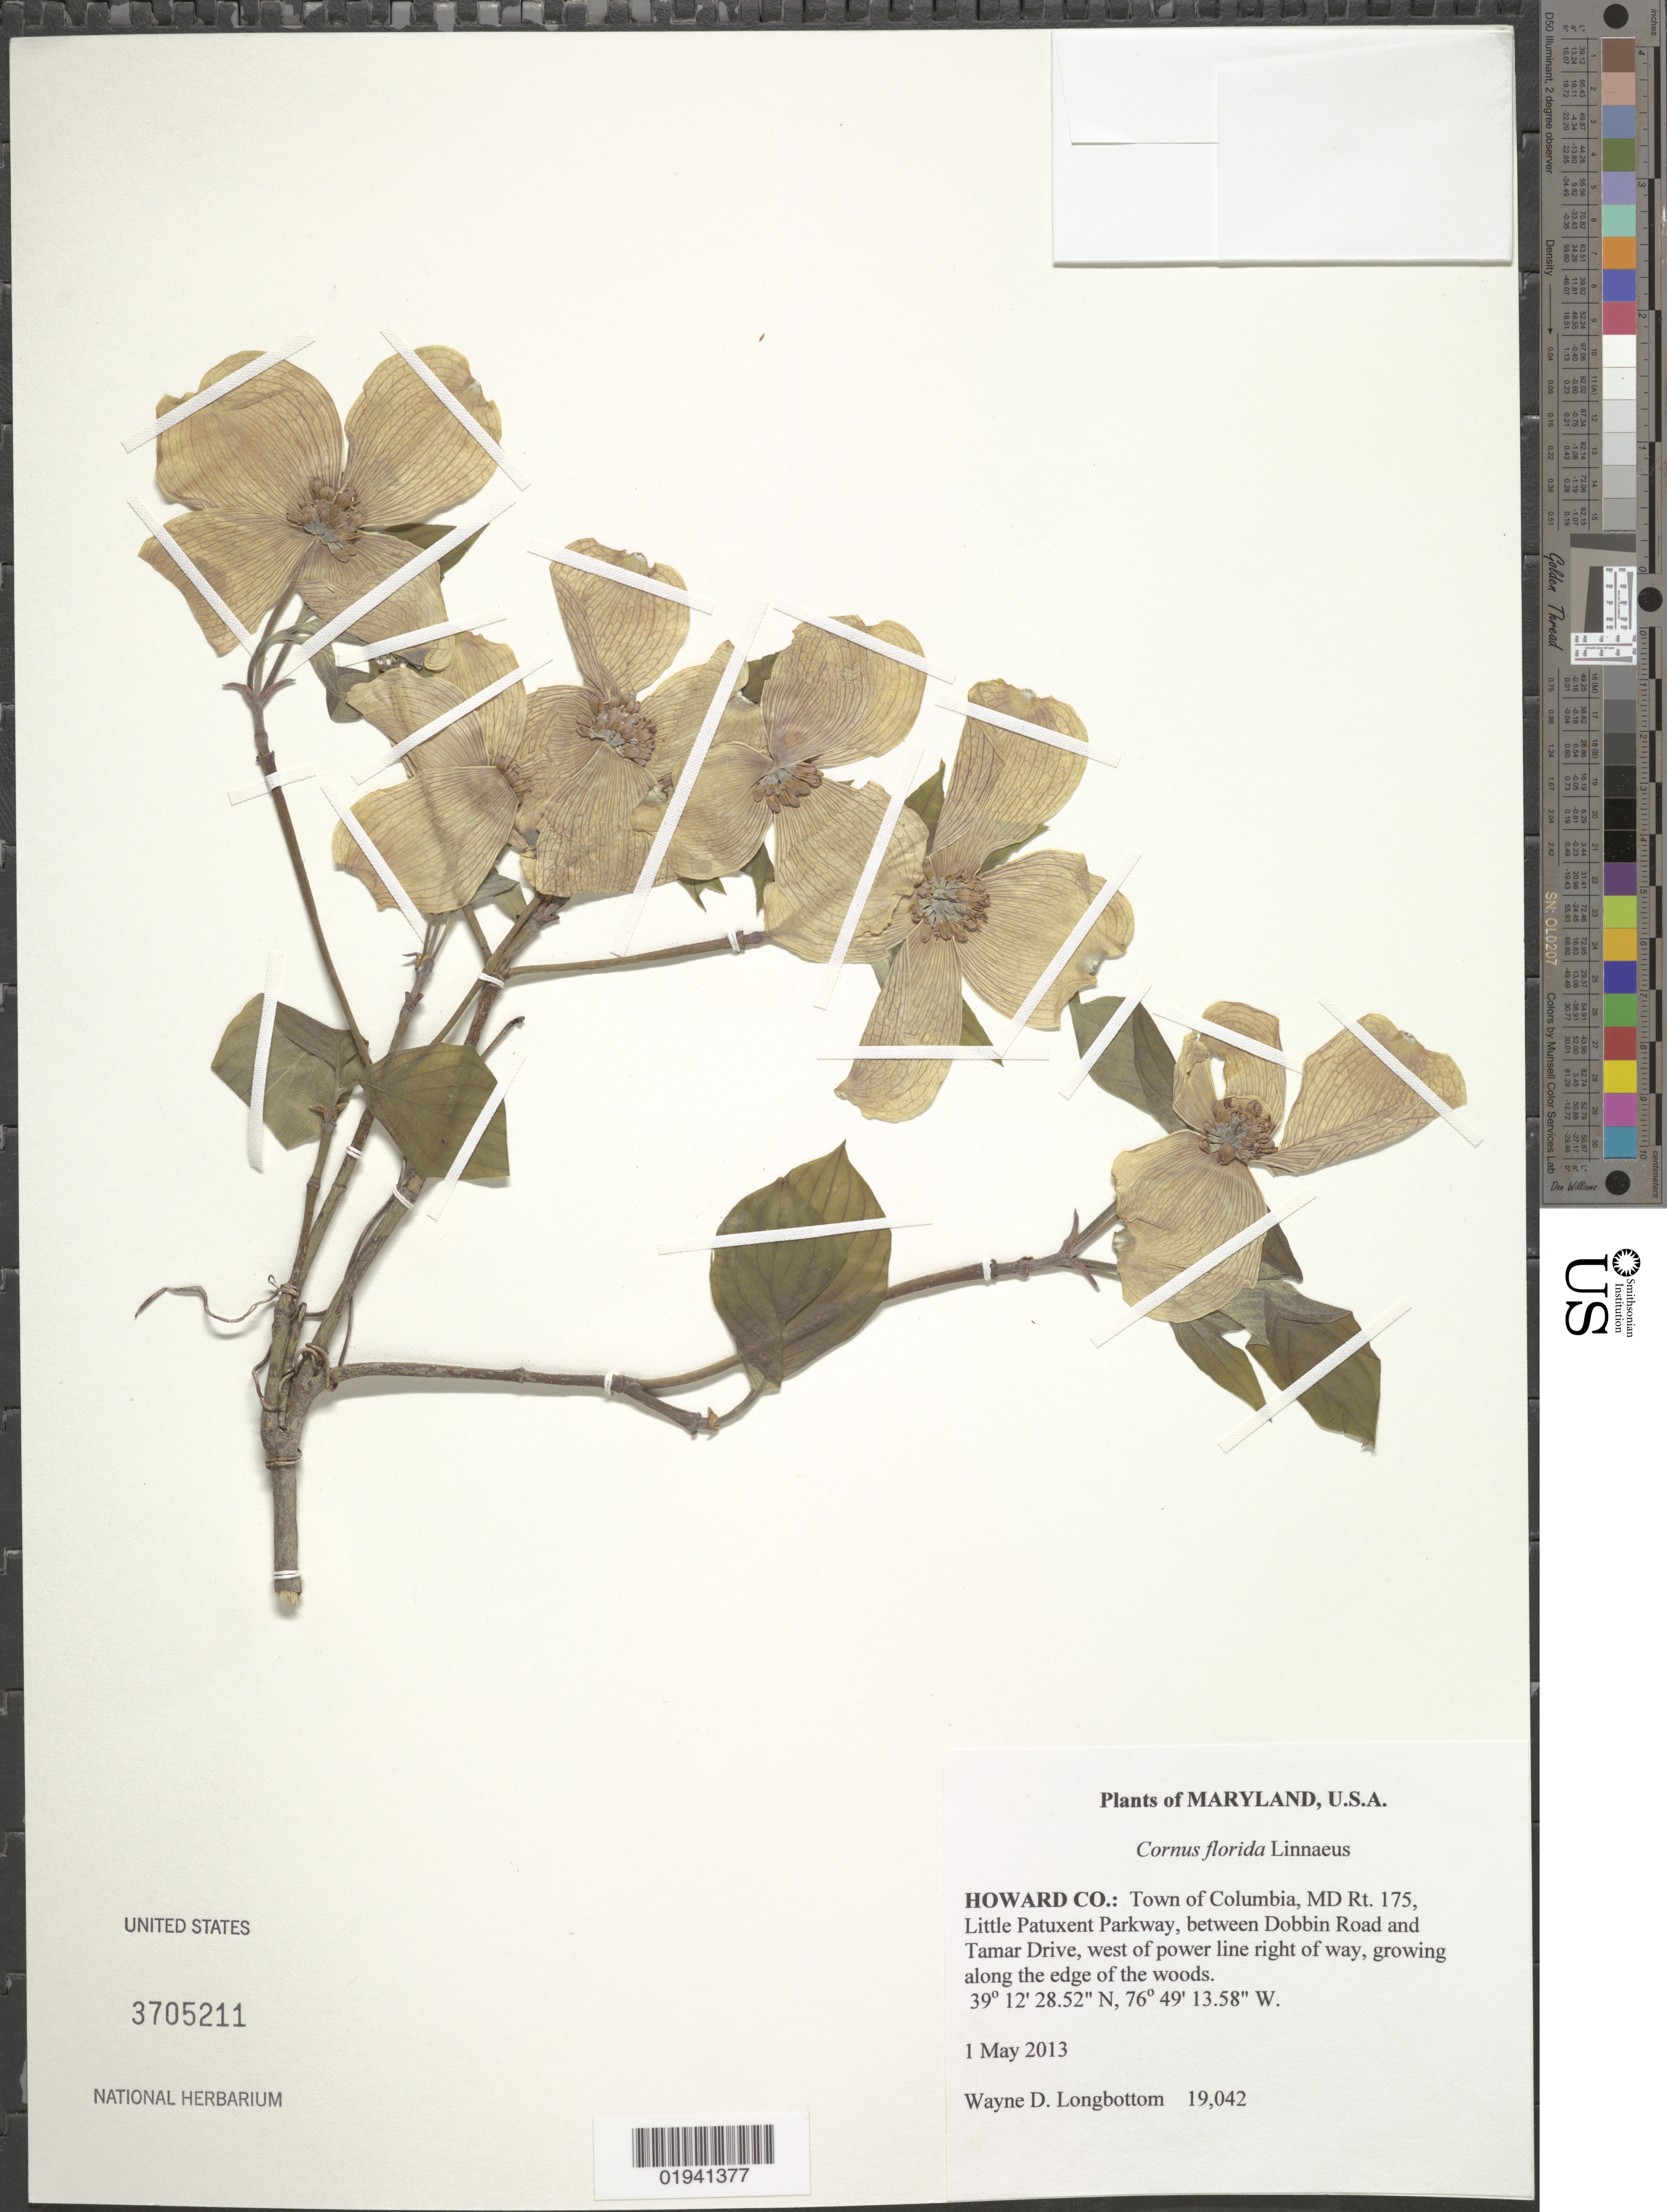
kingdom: Plantae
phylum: Tracheophyta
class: Magnoliopsida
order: Cornales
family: Cornaceae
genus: Cornus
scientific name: Cornus florida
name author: L.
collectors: W. D. Longbottom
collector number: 19042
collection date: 2013-05-01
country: United States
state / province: Maryland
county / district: Howard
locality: Town of Columbia, MD Rt. 175, Little Patuxent Parkway, between Dobbin Road and Tamar Drive, west of power line right of way.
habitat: growing along the edge of the woods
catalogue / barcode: US 3705211